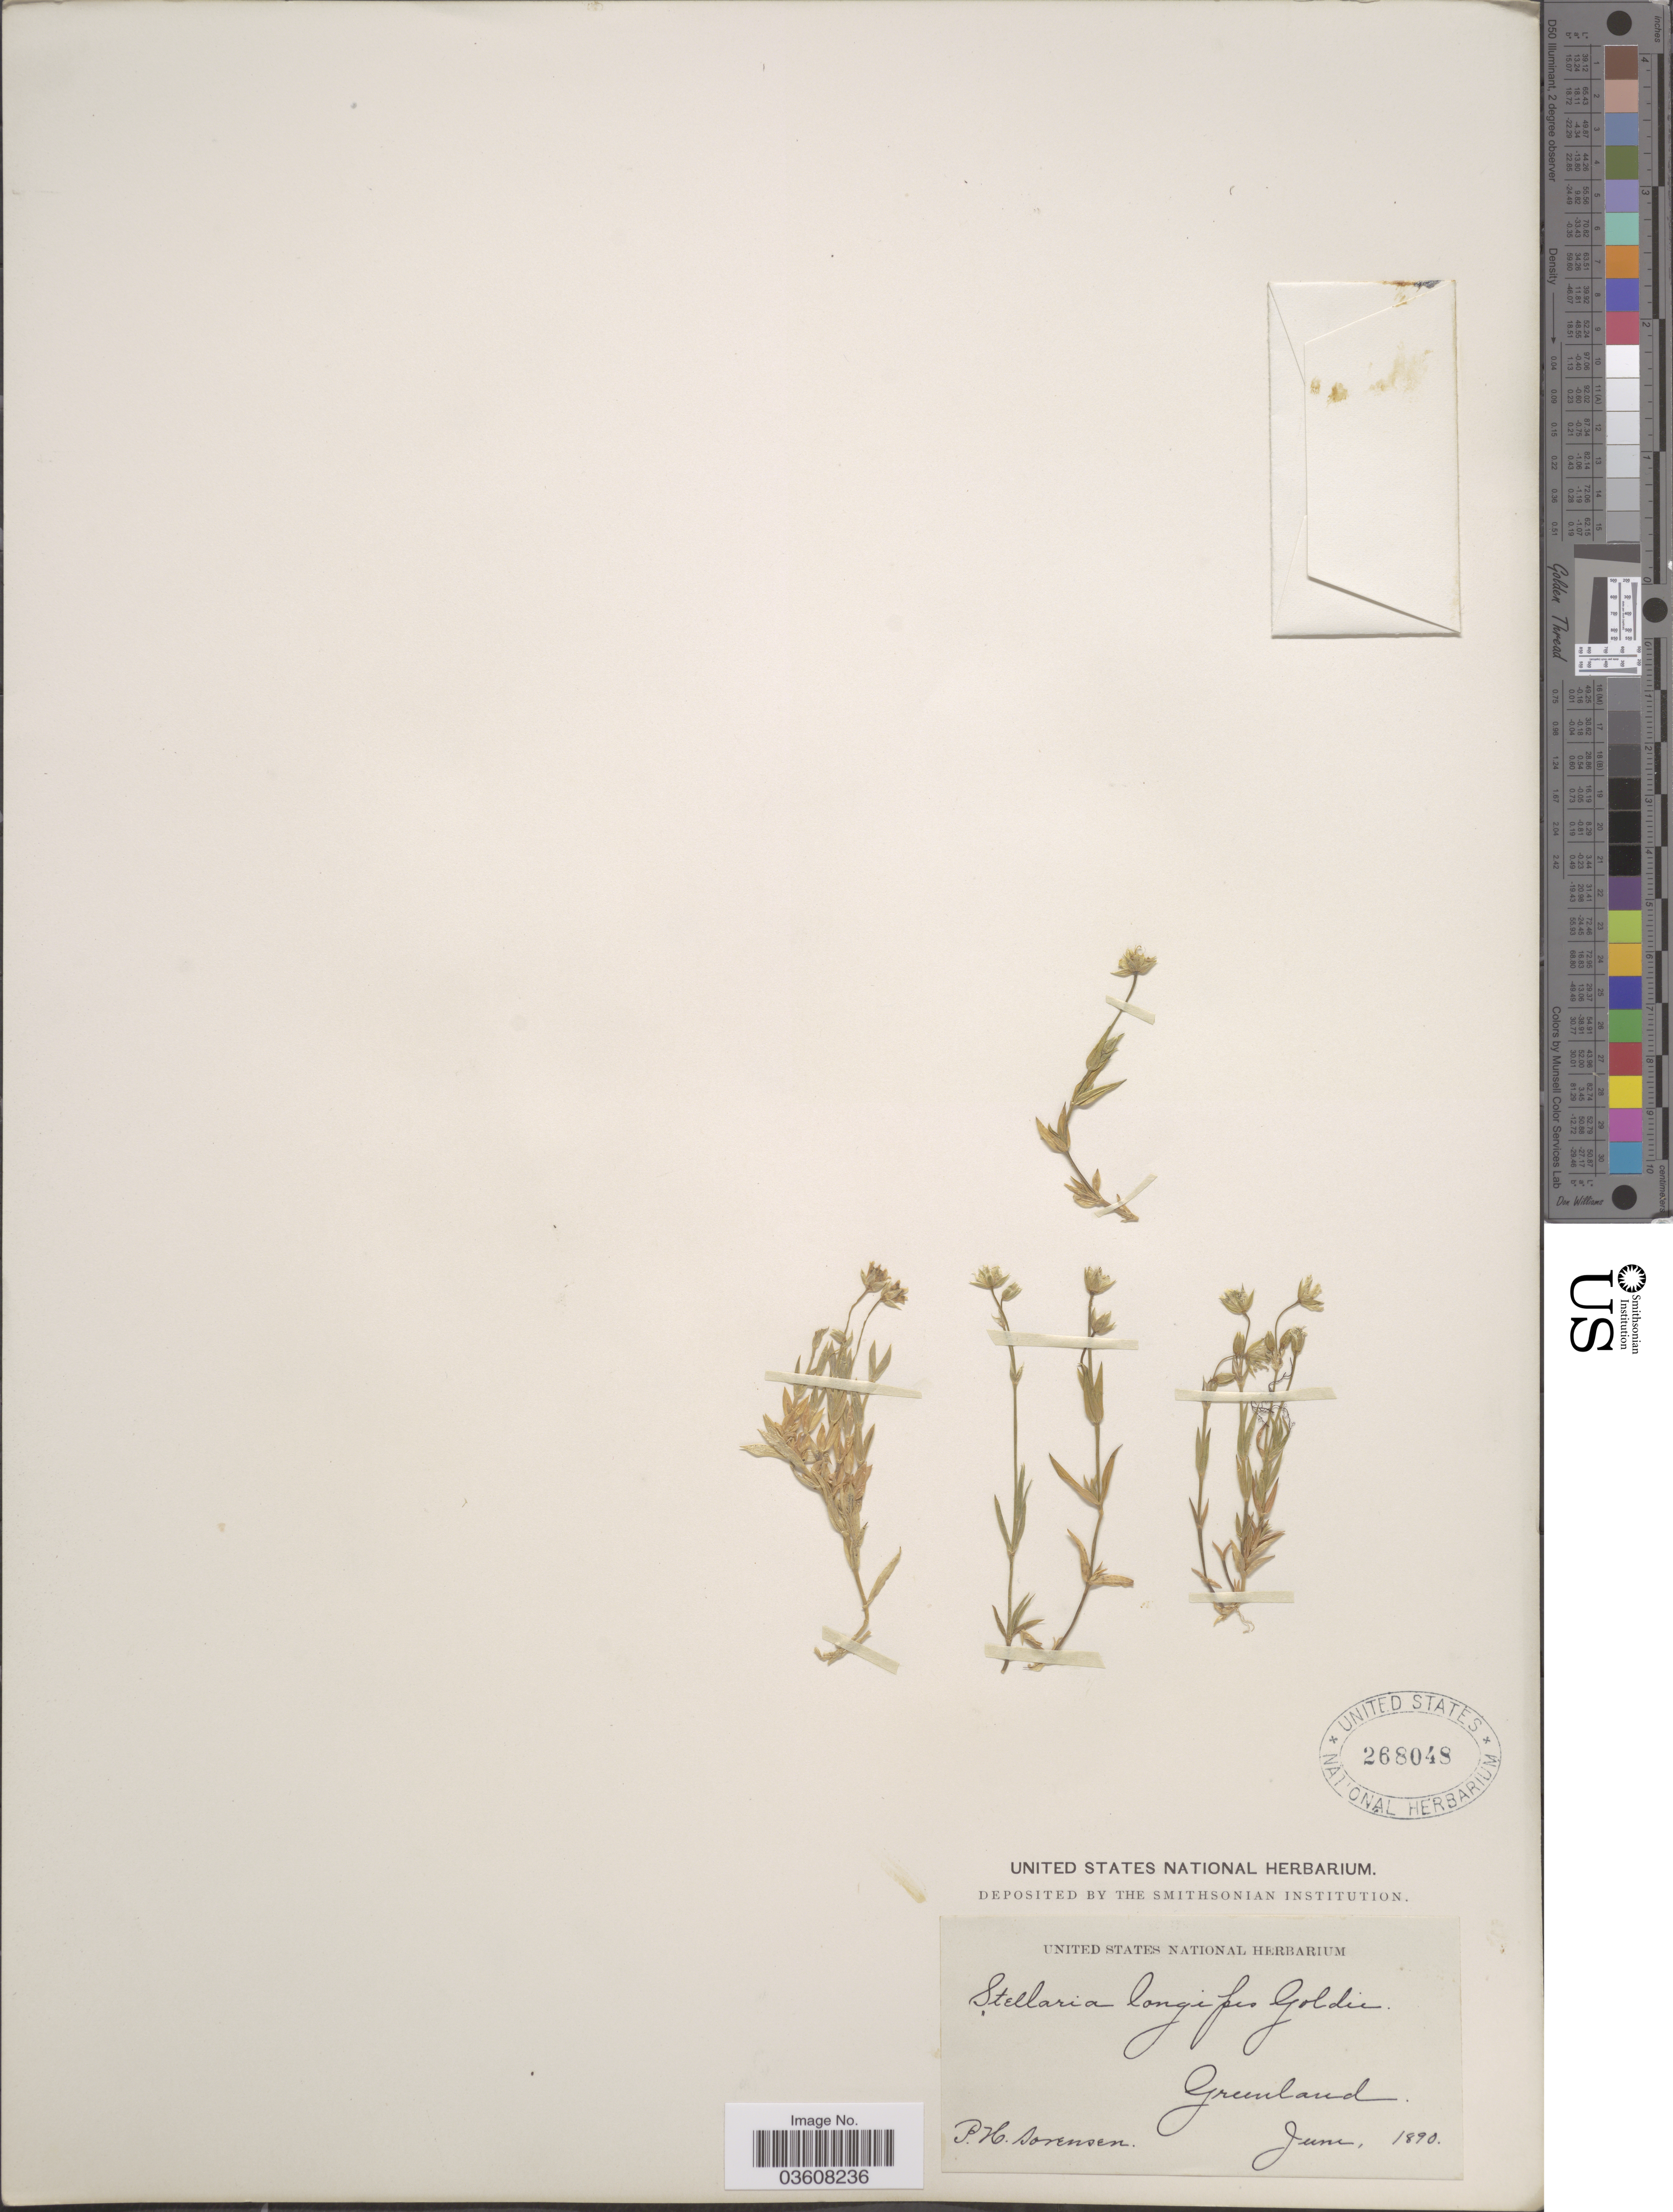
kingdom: Plantae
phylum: Tracheophyta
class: Magnoliopsida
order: Caryophyllales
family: Caryophyllaceae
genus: Stellaria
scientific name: Stellaria laeta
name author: Richards.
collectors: P. Sorensen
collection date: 1890-06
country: Greenland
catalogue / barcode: US 268048